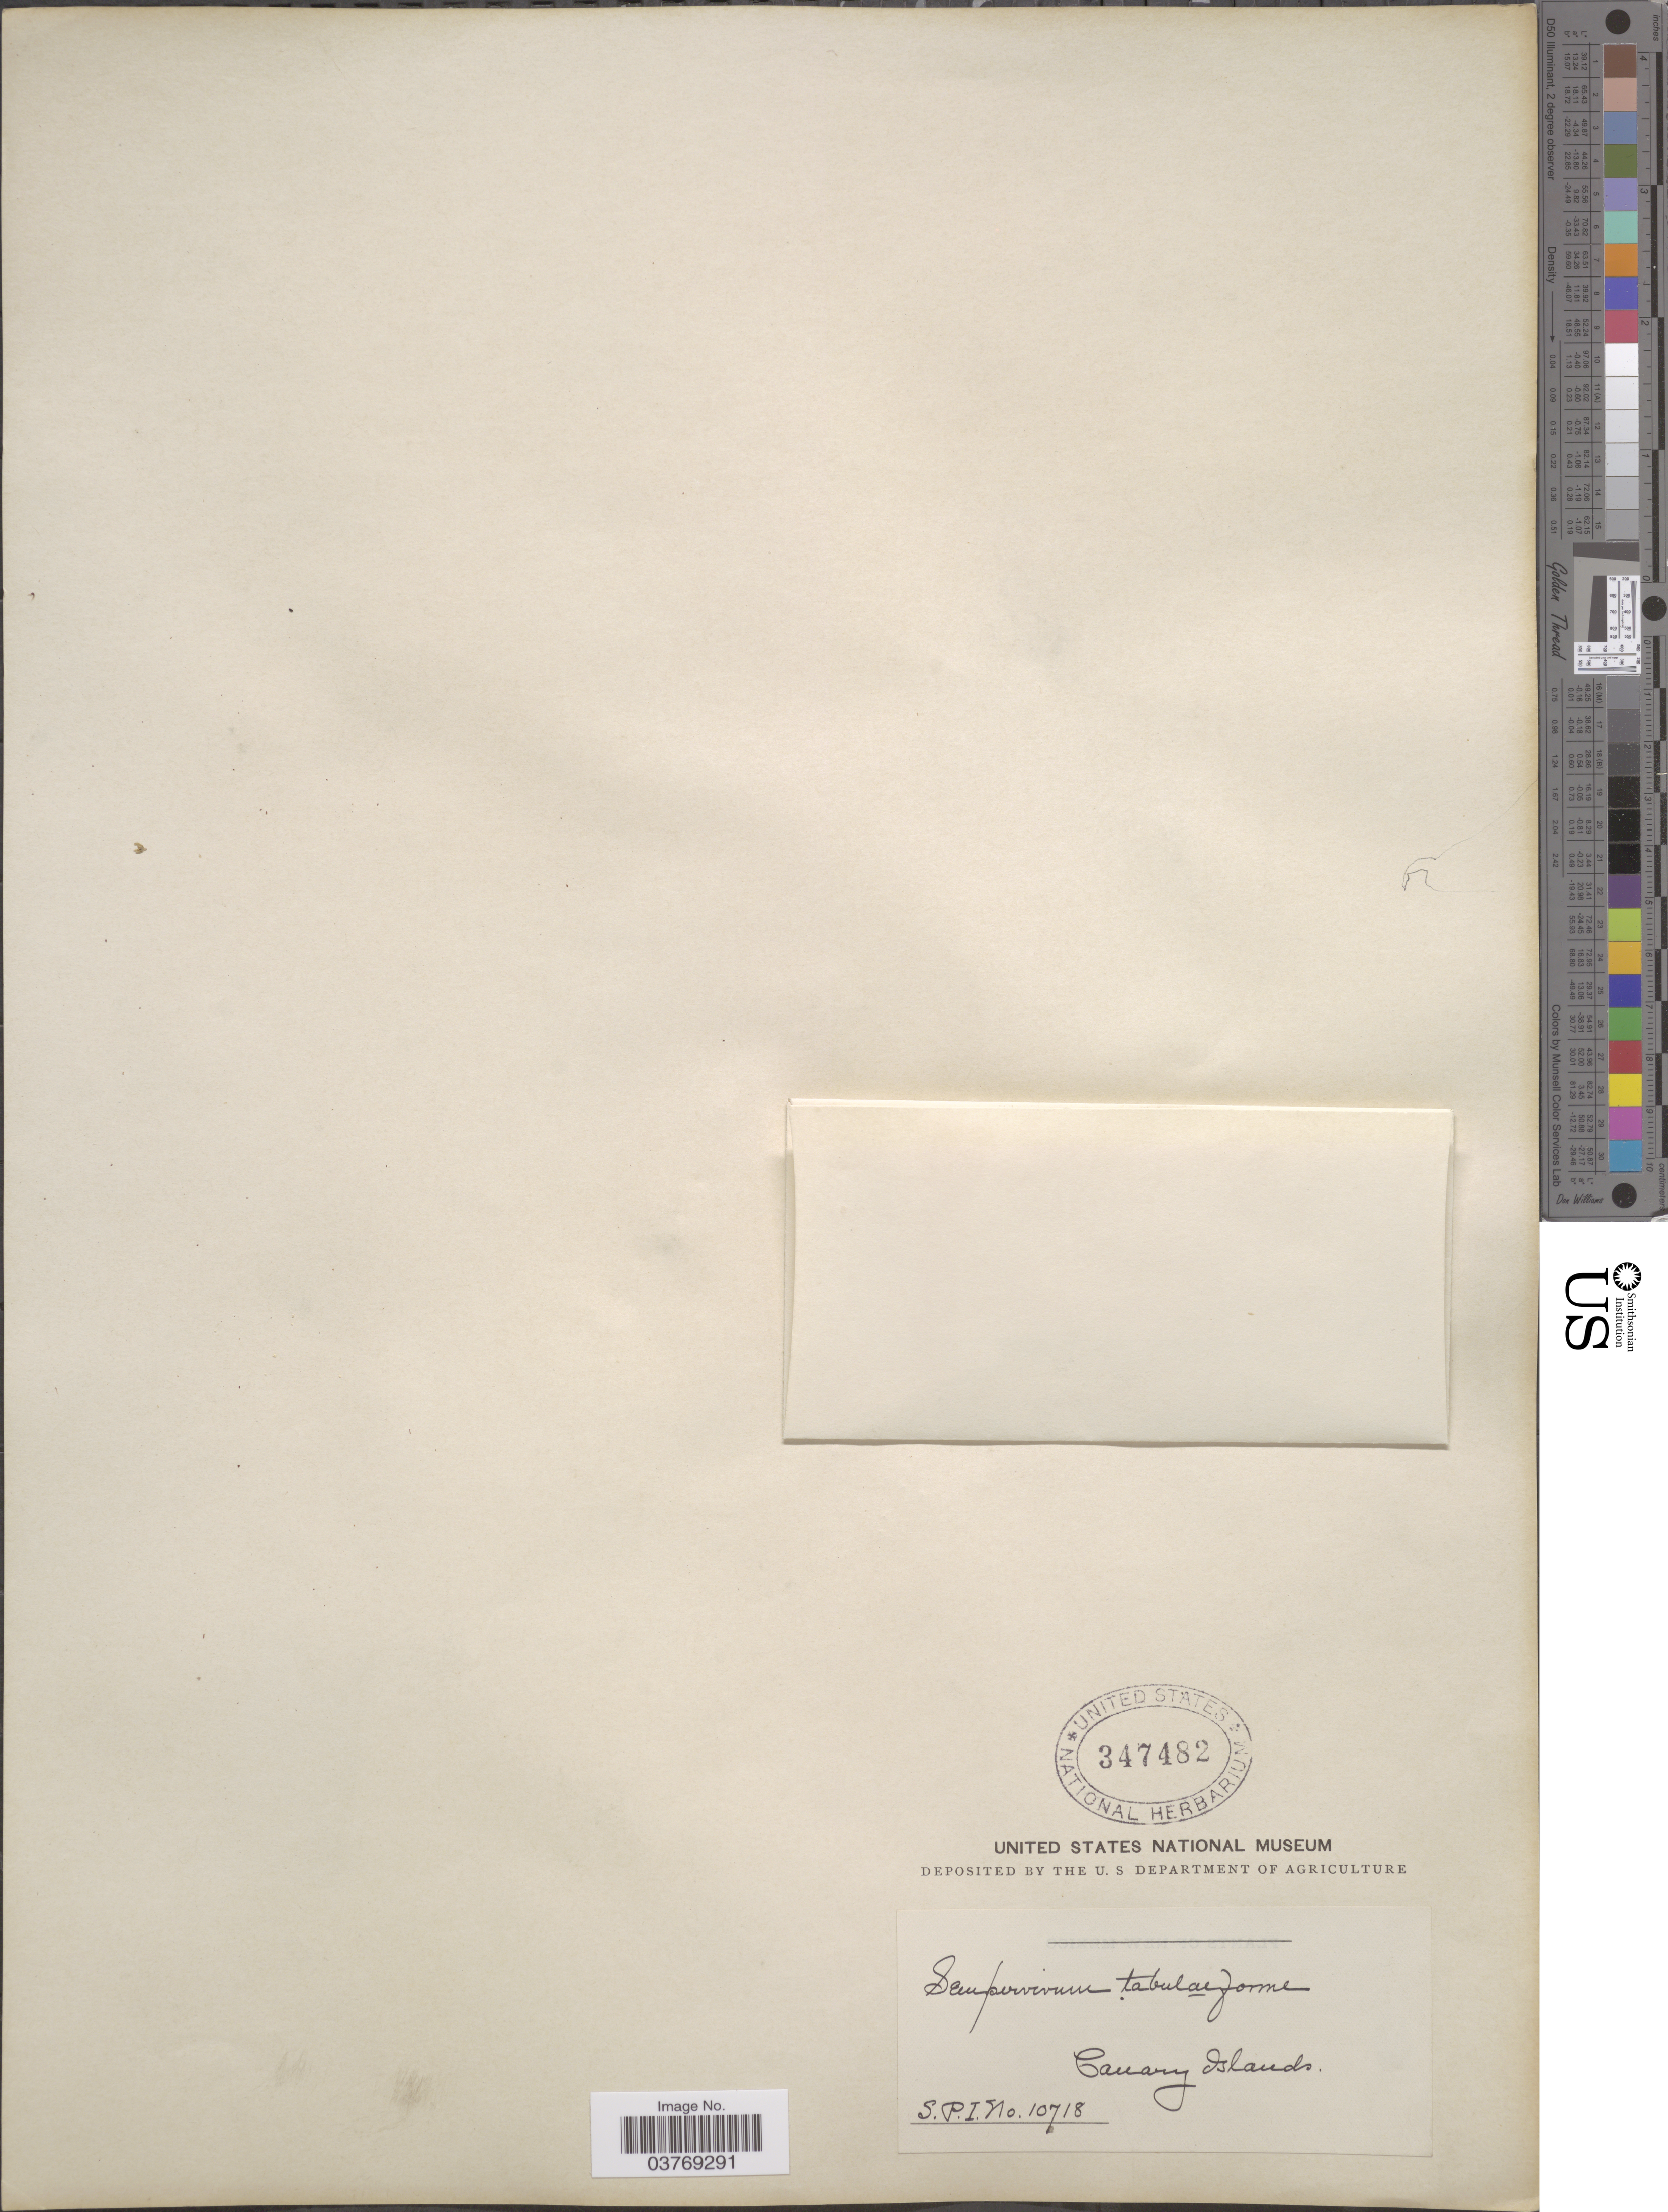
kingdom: Plantae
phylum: Tracheophyta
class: Magnoliopsida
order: Saxifragales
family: Crassulaceae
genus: Aeonium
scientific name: Aeonium tabulaeforme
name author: (Haw.) Webb & Berthel.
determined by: Evans, K.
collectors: -. S.P.I.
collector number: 10718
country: Spain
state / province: Canarias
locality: Canary Islands.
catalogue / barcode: US 347482